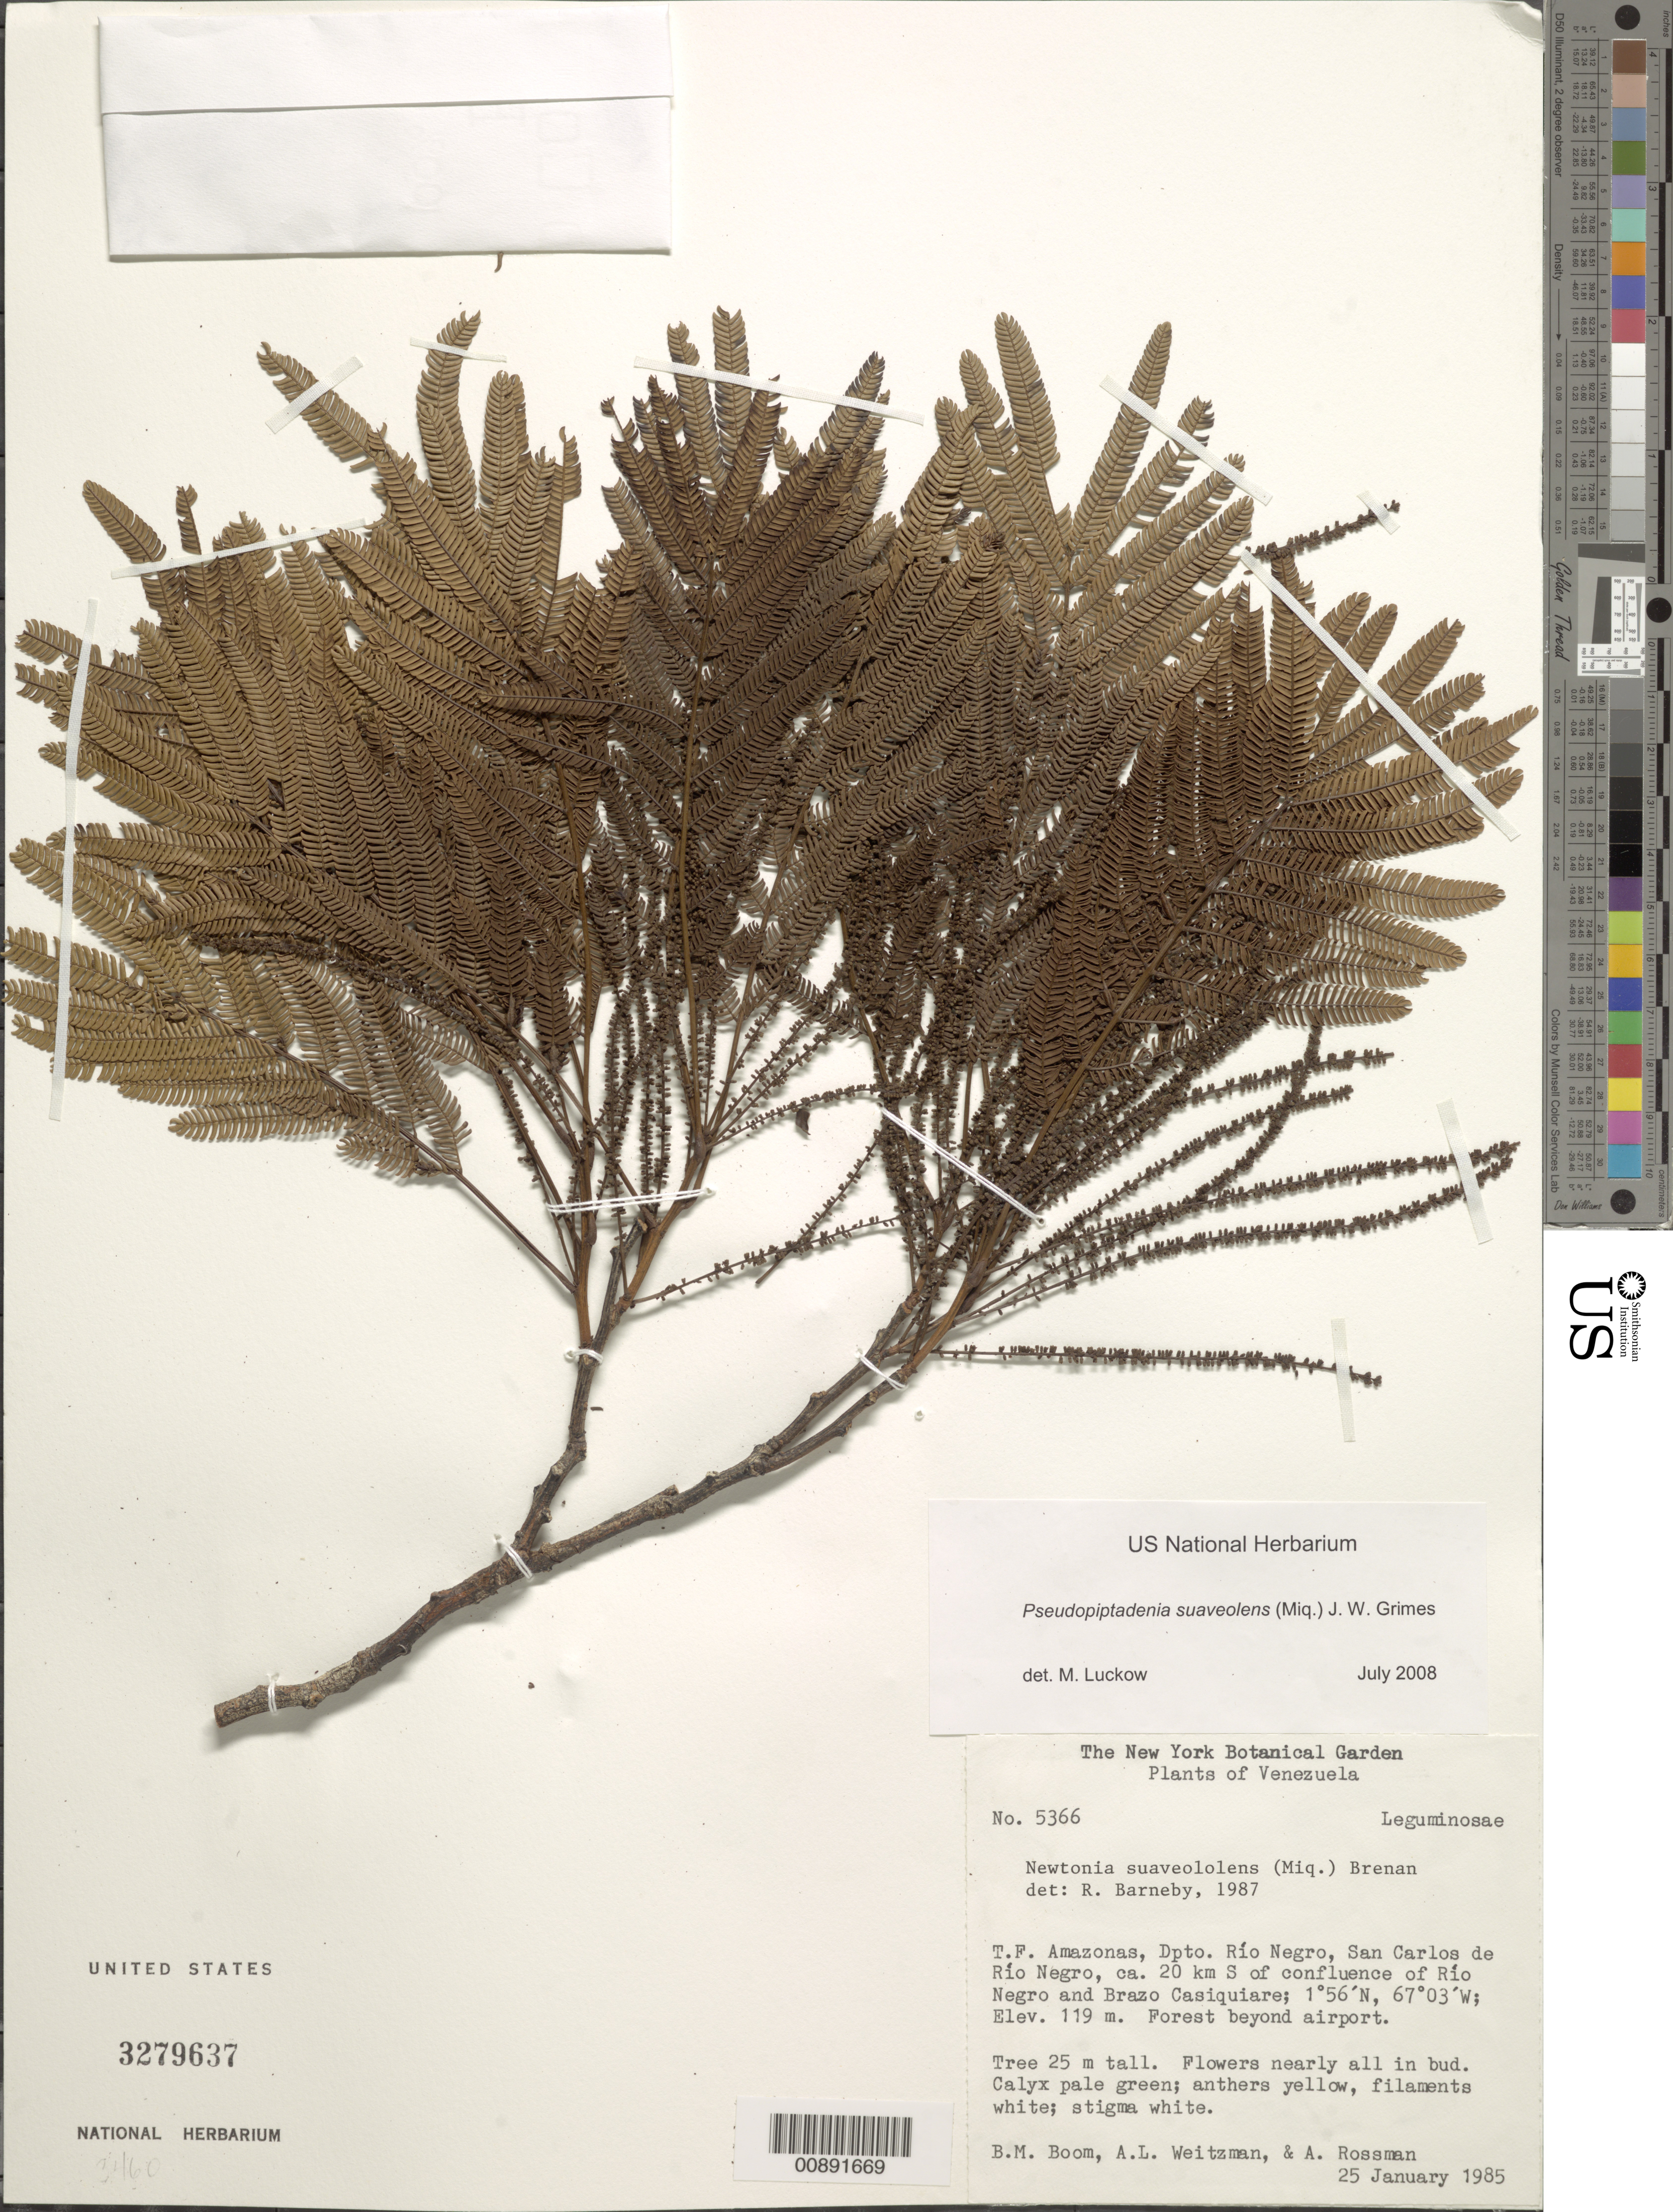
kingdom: Plantae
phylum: Tracheophyta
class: Magnoliopsida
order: Fabales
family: Fabaceae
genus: Marlimorimia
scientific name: Marlimorimia psilostachya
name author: (DC.) L.P. Queiroz & Marc.F. Simon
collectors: B. M. Boom, A. L. Weitzman & A. Rossman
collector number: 5366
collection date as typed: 25-Jan-85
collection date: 1985-01-25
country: Venezuela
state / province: Amazonas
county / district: Río Negro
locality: San Carlos de Río Negro, ca. 20 km S of confl. of Río Negro and Brazo Casiquiare; beyond airport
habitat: Forest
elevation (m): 119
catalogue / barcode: US 3279637